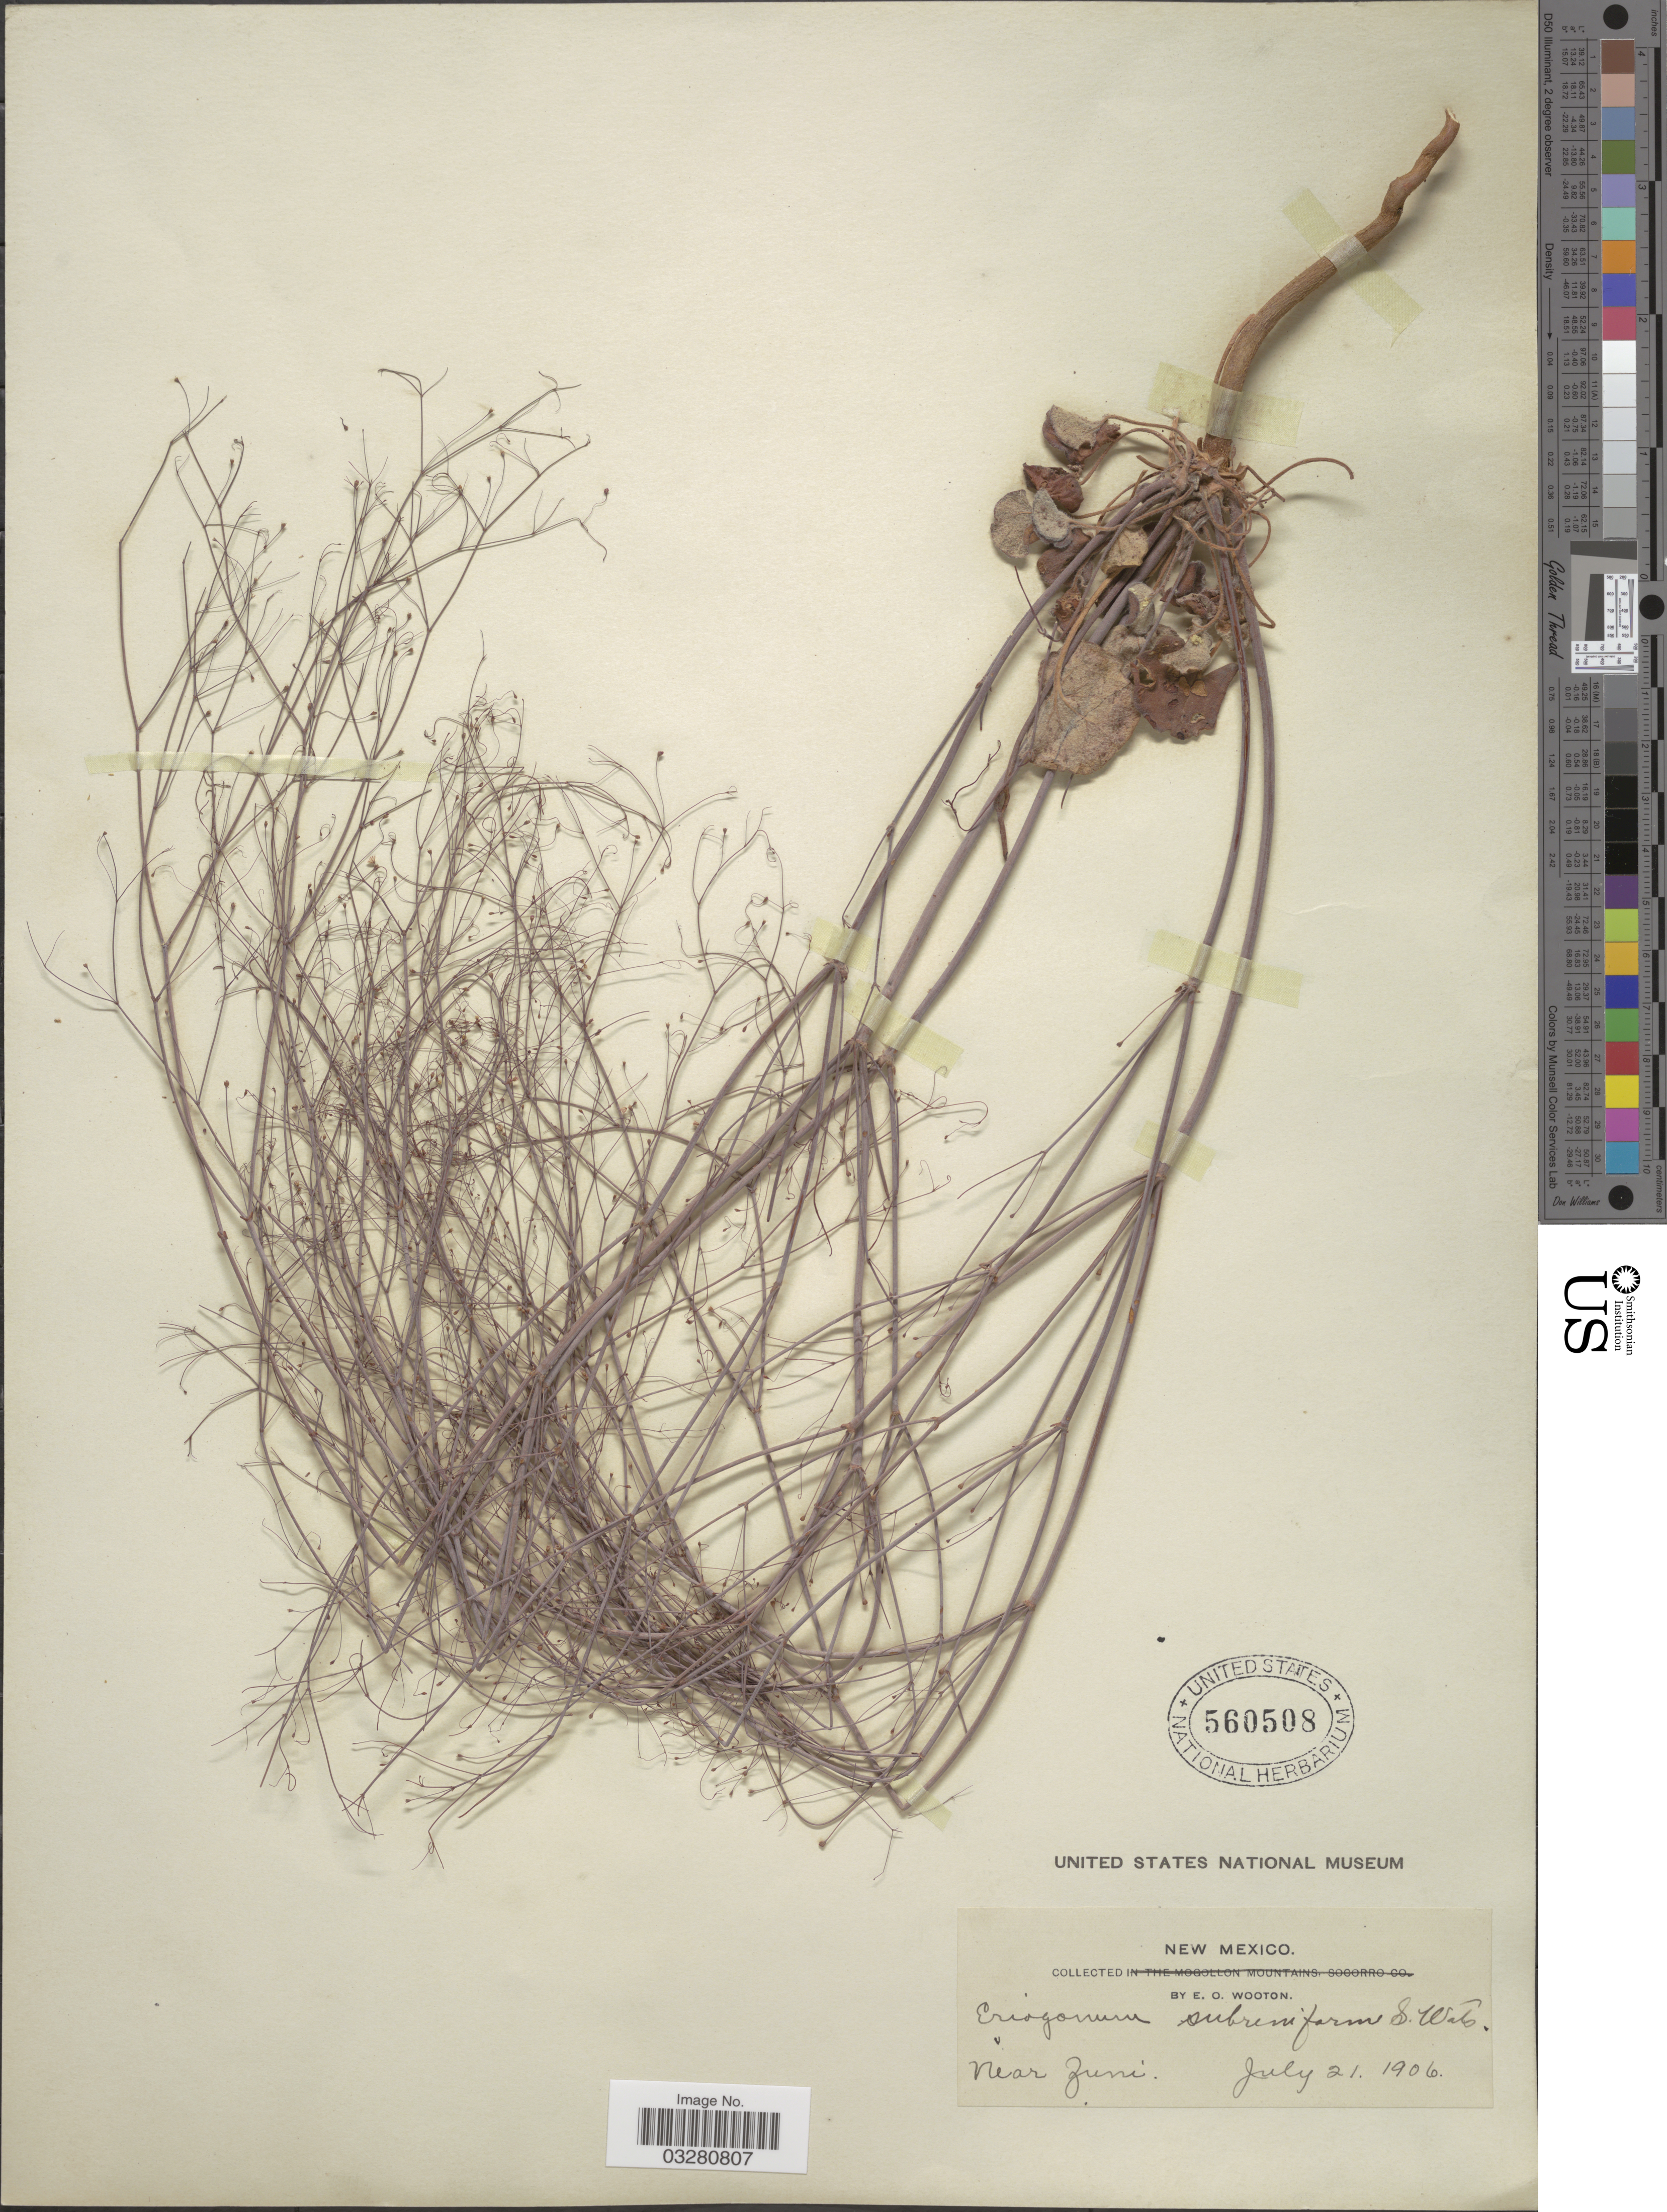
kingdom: Plantae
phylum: Tracheophyta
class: Magnoliopsida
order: Caryophyllales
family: Polygonaceae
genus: Eriogonum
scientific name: Eriogonum subreniforme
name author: S. Watson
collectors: E. O. Wooton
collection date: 1906-07-21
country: United States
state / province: New Mexico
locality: Near Zuni.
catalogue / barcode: US 560508